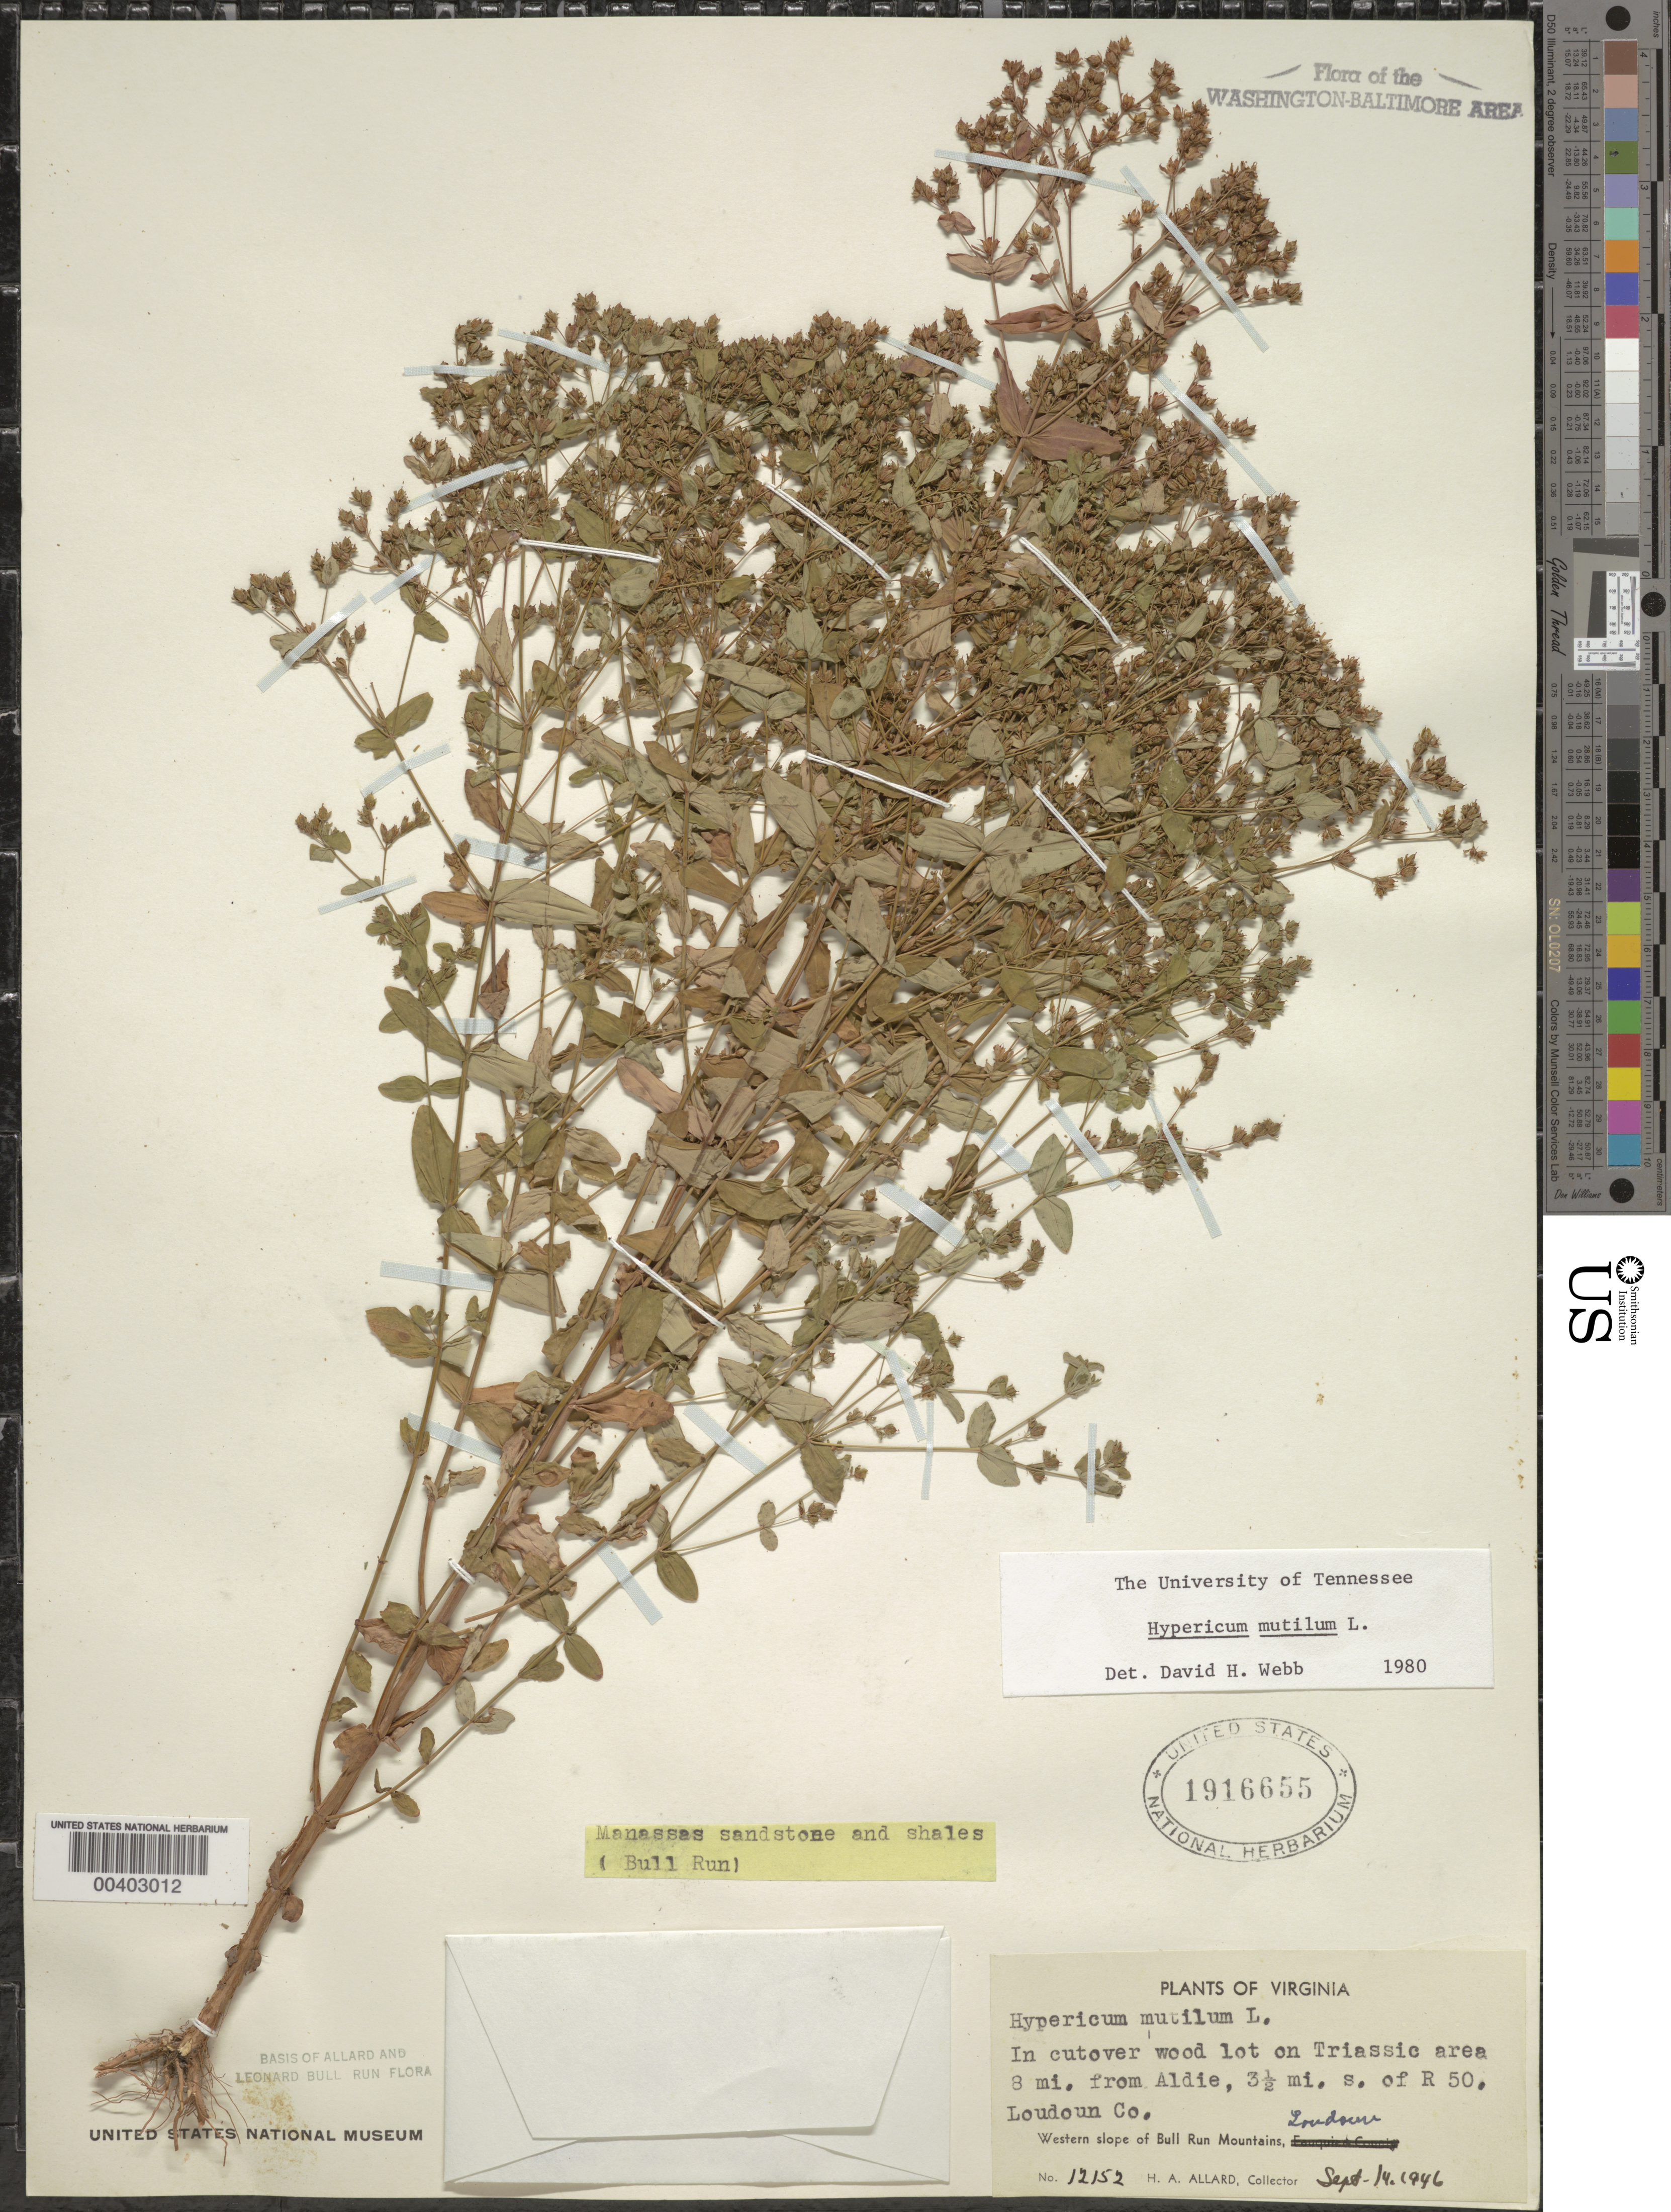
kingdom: Plantae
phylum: Tracheophyta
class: Magnoliopsida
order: Malpighiales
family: Hypericaceae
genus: Hypericum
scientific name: Hypericum mutilum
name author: L.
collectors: H. A. Allard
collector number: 12152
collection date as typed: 14 Sep 1946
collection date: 1946-09-14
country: United States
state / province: Virginia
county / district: Loudoun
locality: South of Route 50, Aldie vicinity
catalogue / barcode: US 1916655